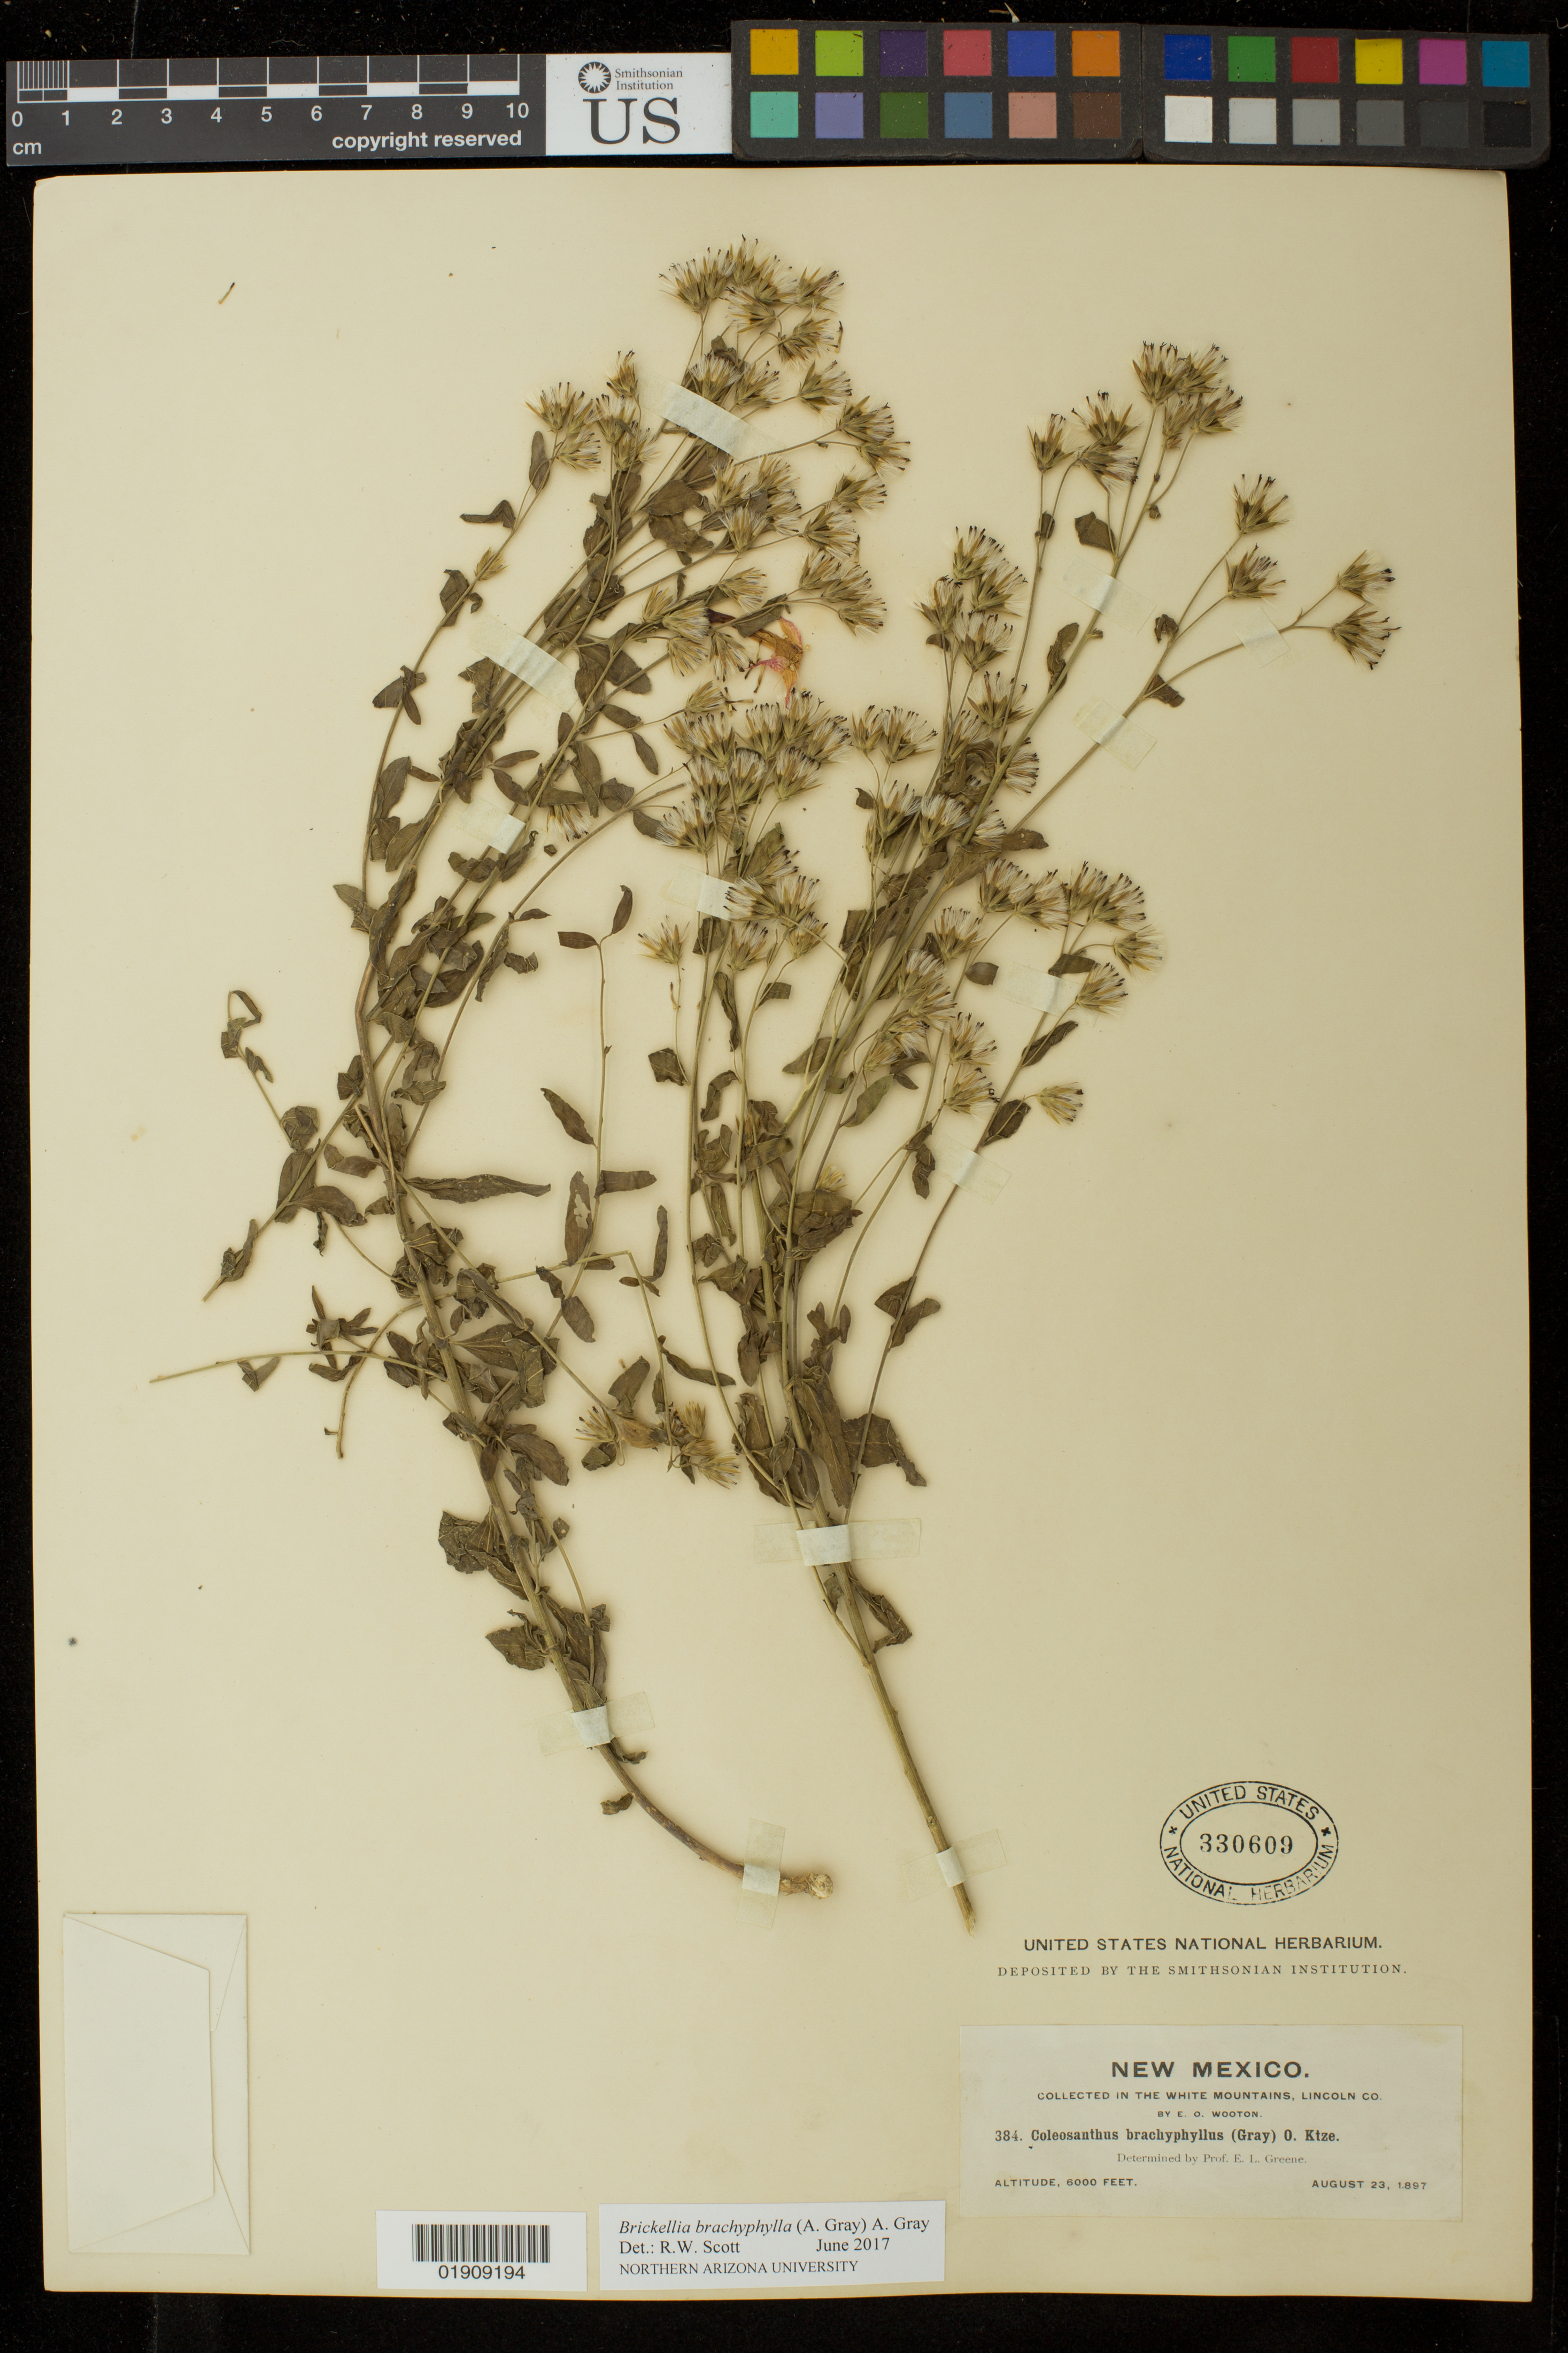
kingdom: Plantae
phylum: Tracheophyta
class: Magnoliopsida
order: Asterales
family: Asteraceae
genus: Brickellia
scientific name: Brickellia brachyphylla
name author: (A. Gray) A. Gray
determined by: Scott, R. W.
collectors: E. O. Wooton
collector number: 384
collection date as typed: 23 Aug 1897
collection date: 1897-08-23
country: United States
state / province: New Mexico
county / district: Lincoln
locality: White Mts.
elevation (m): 1829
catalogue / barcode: US 330609